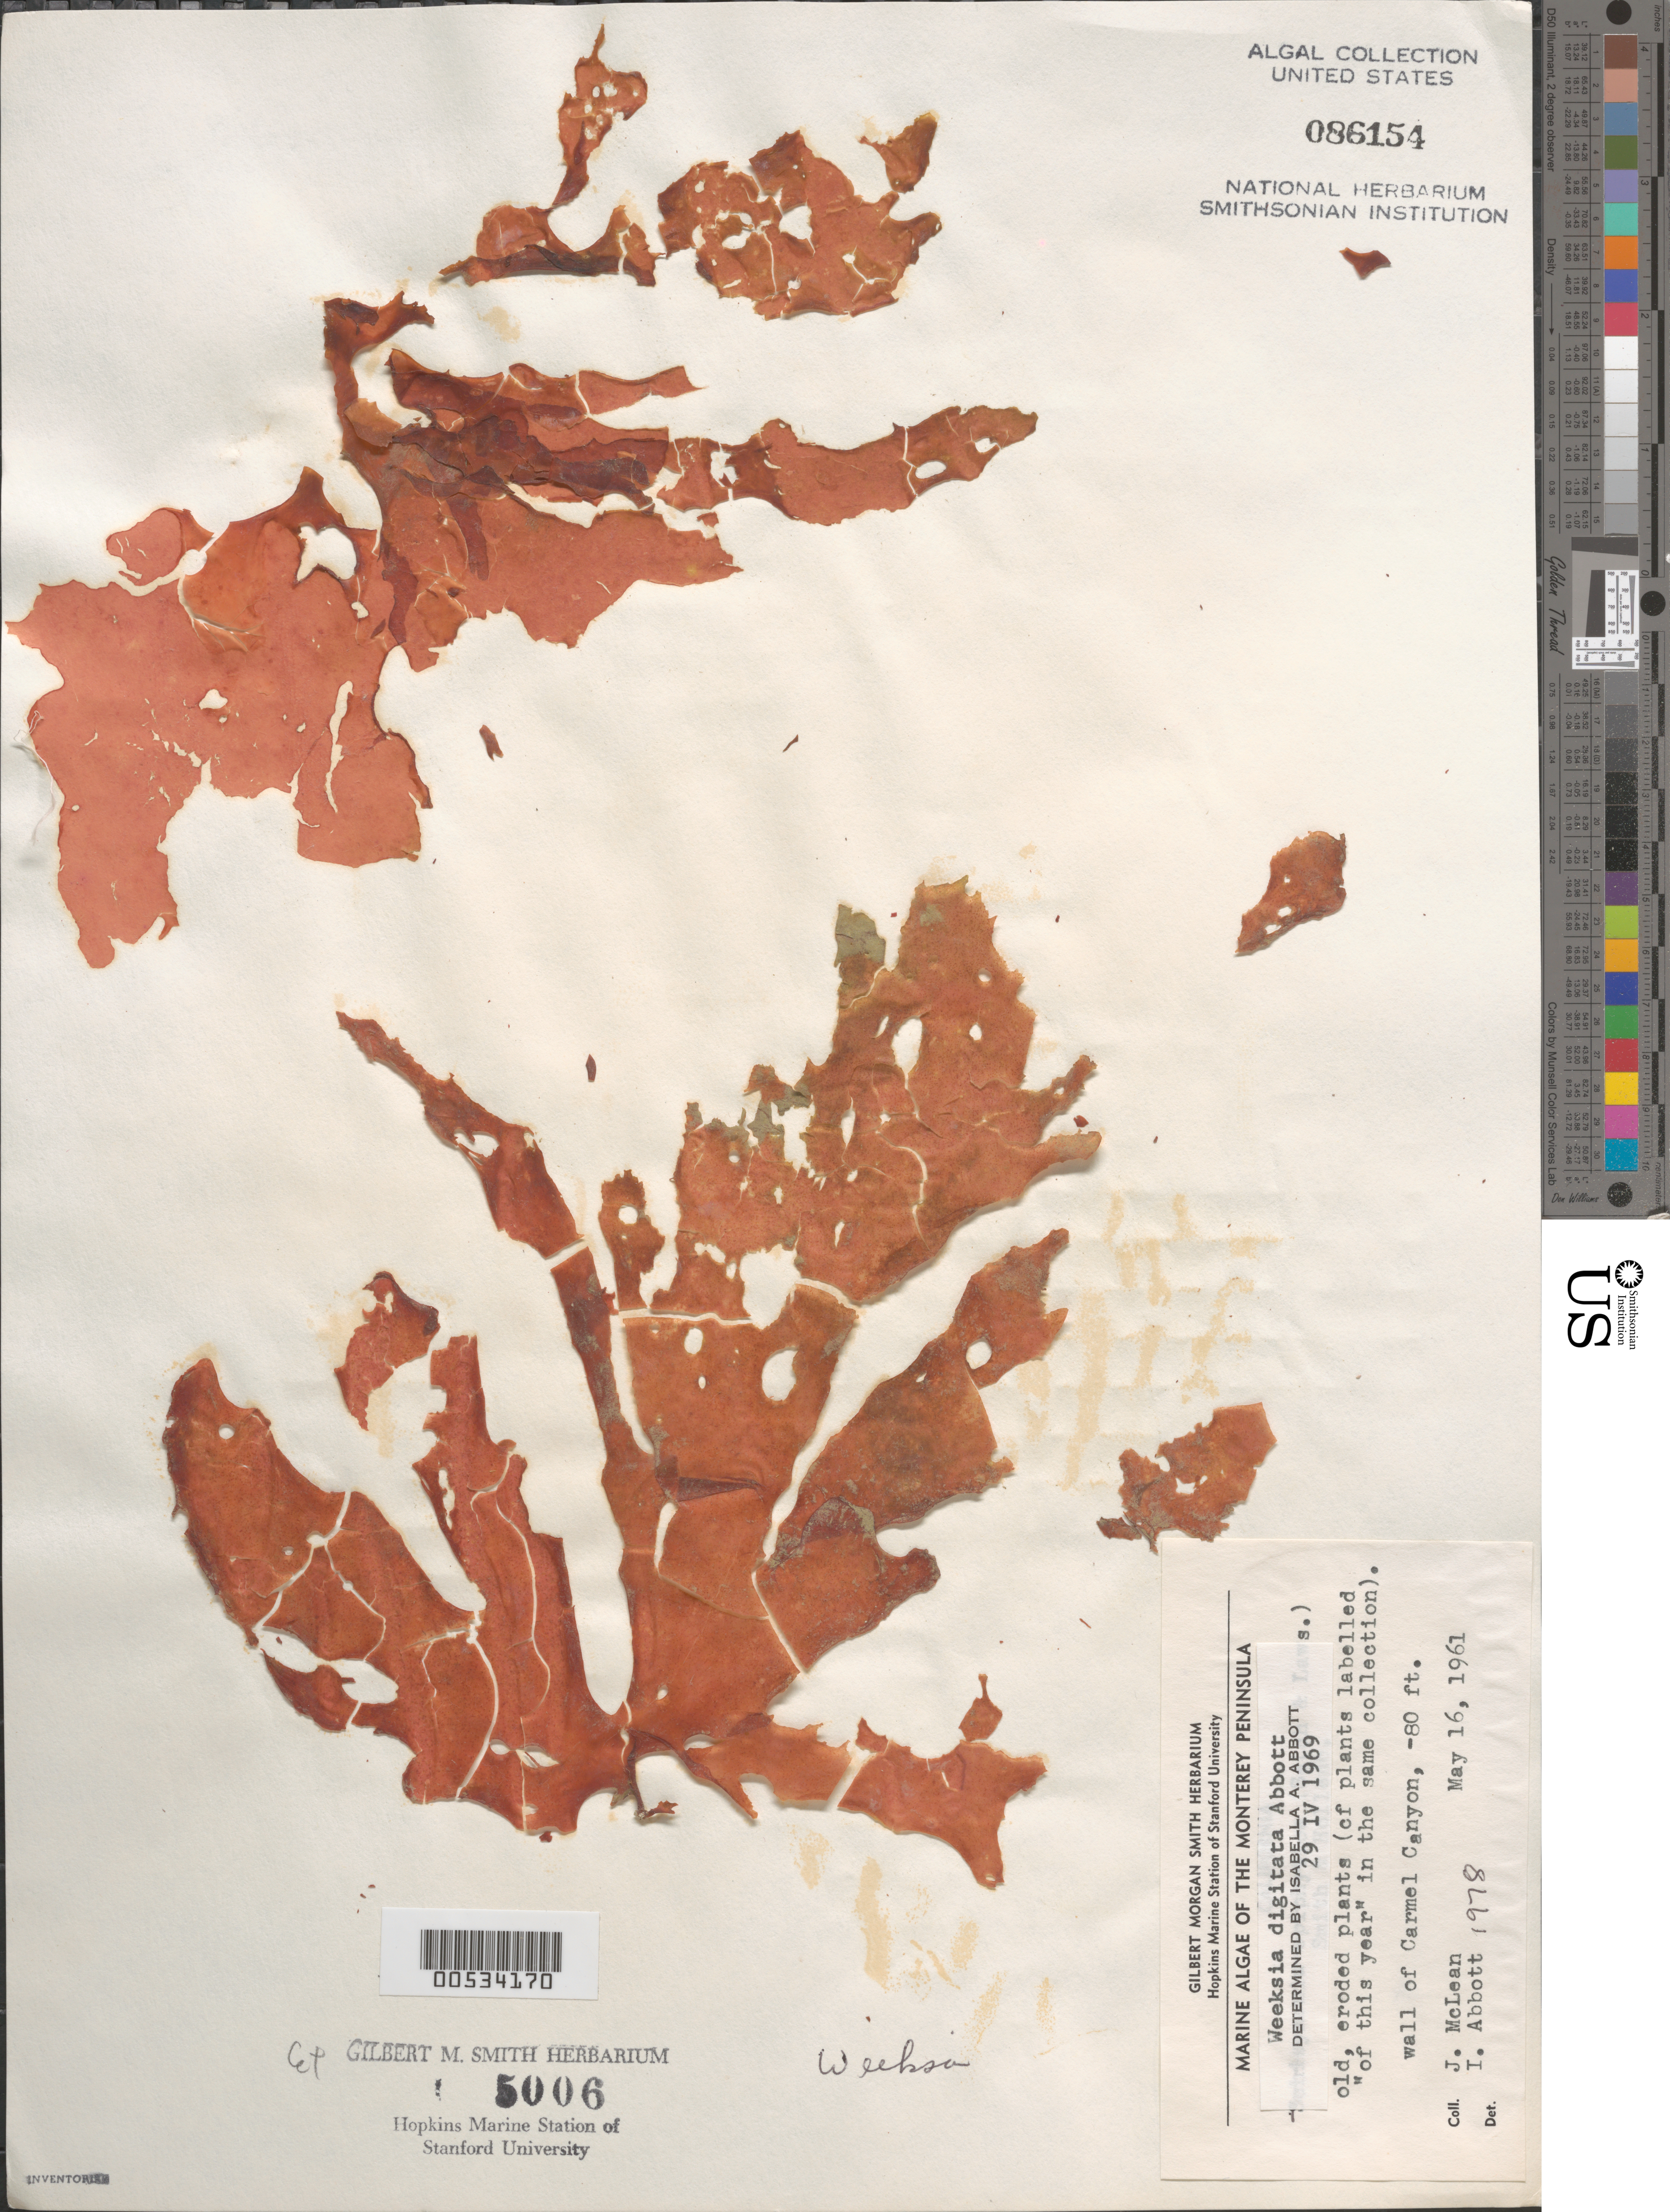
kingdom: Plantae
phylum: Rhodophyta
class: Florideophyceae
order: Gigartinales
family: Dumontiaceae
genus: Weeksia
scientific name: Weeksia digitata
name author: I.A. Abbott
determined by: Abbott, Isabella A.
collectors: J. McLean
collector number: IAA 1978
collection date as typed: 16 May 1961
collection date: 1961-05-16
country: United States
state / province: California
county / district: Monterey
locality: Carmel Submarine Canyon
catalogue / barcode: US 86154